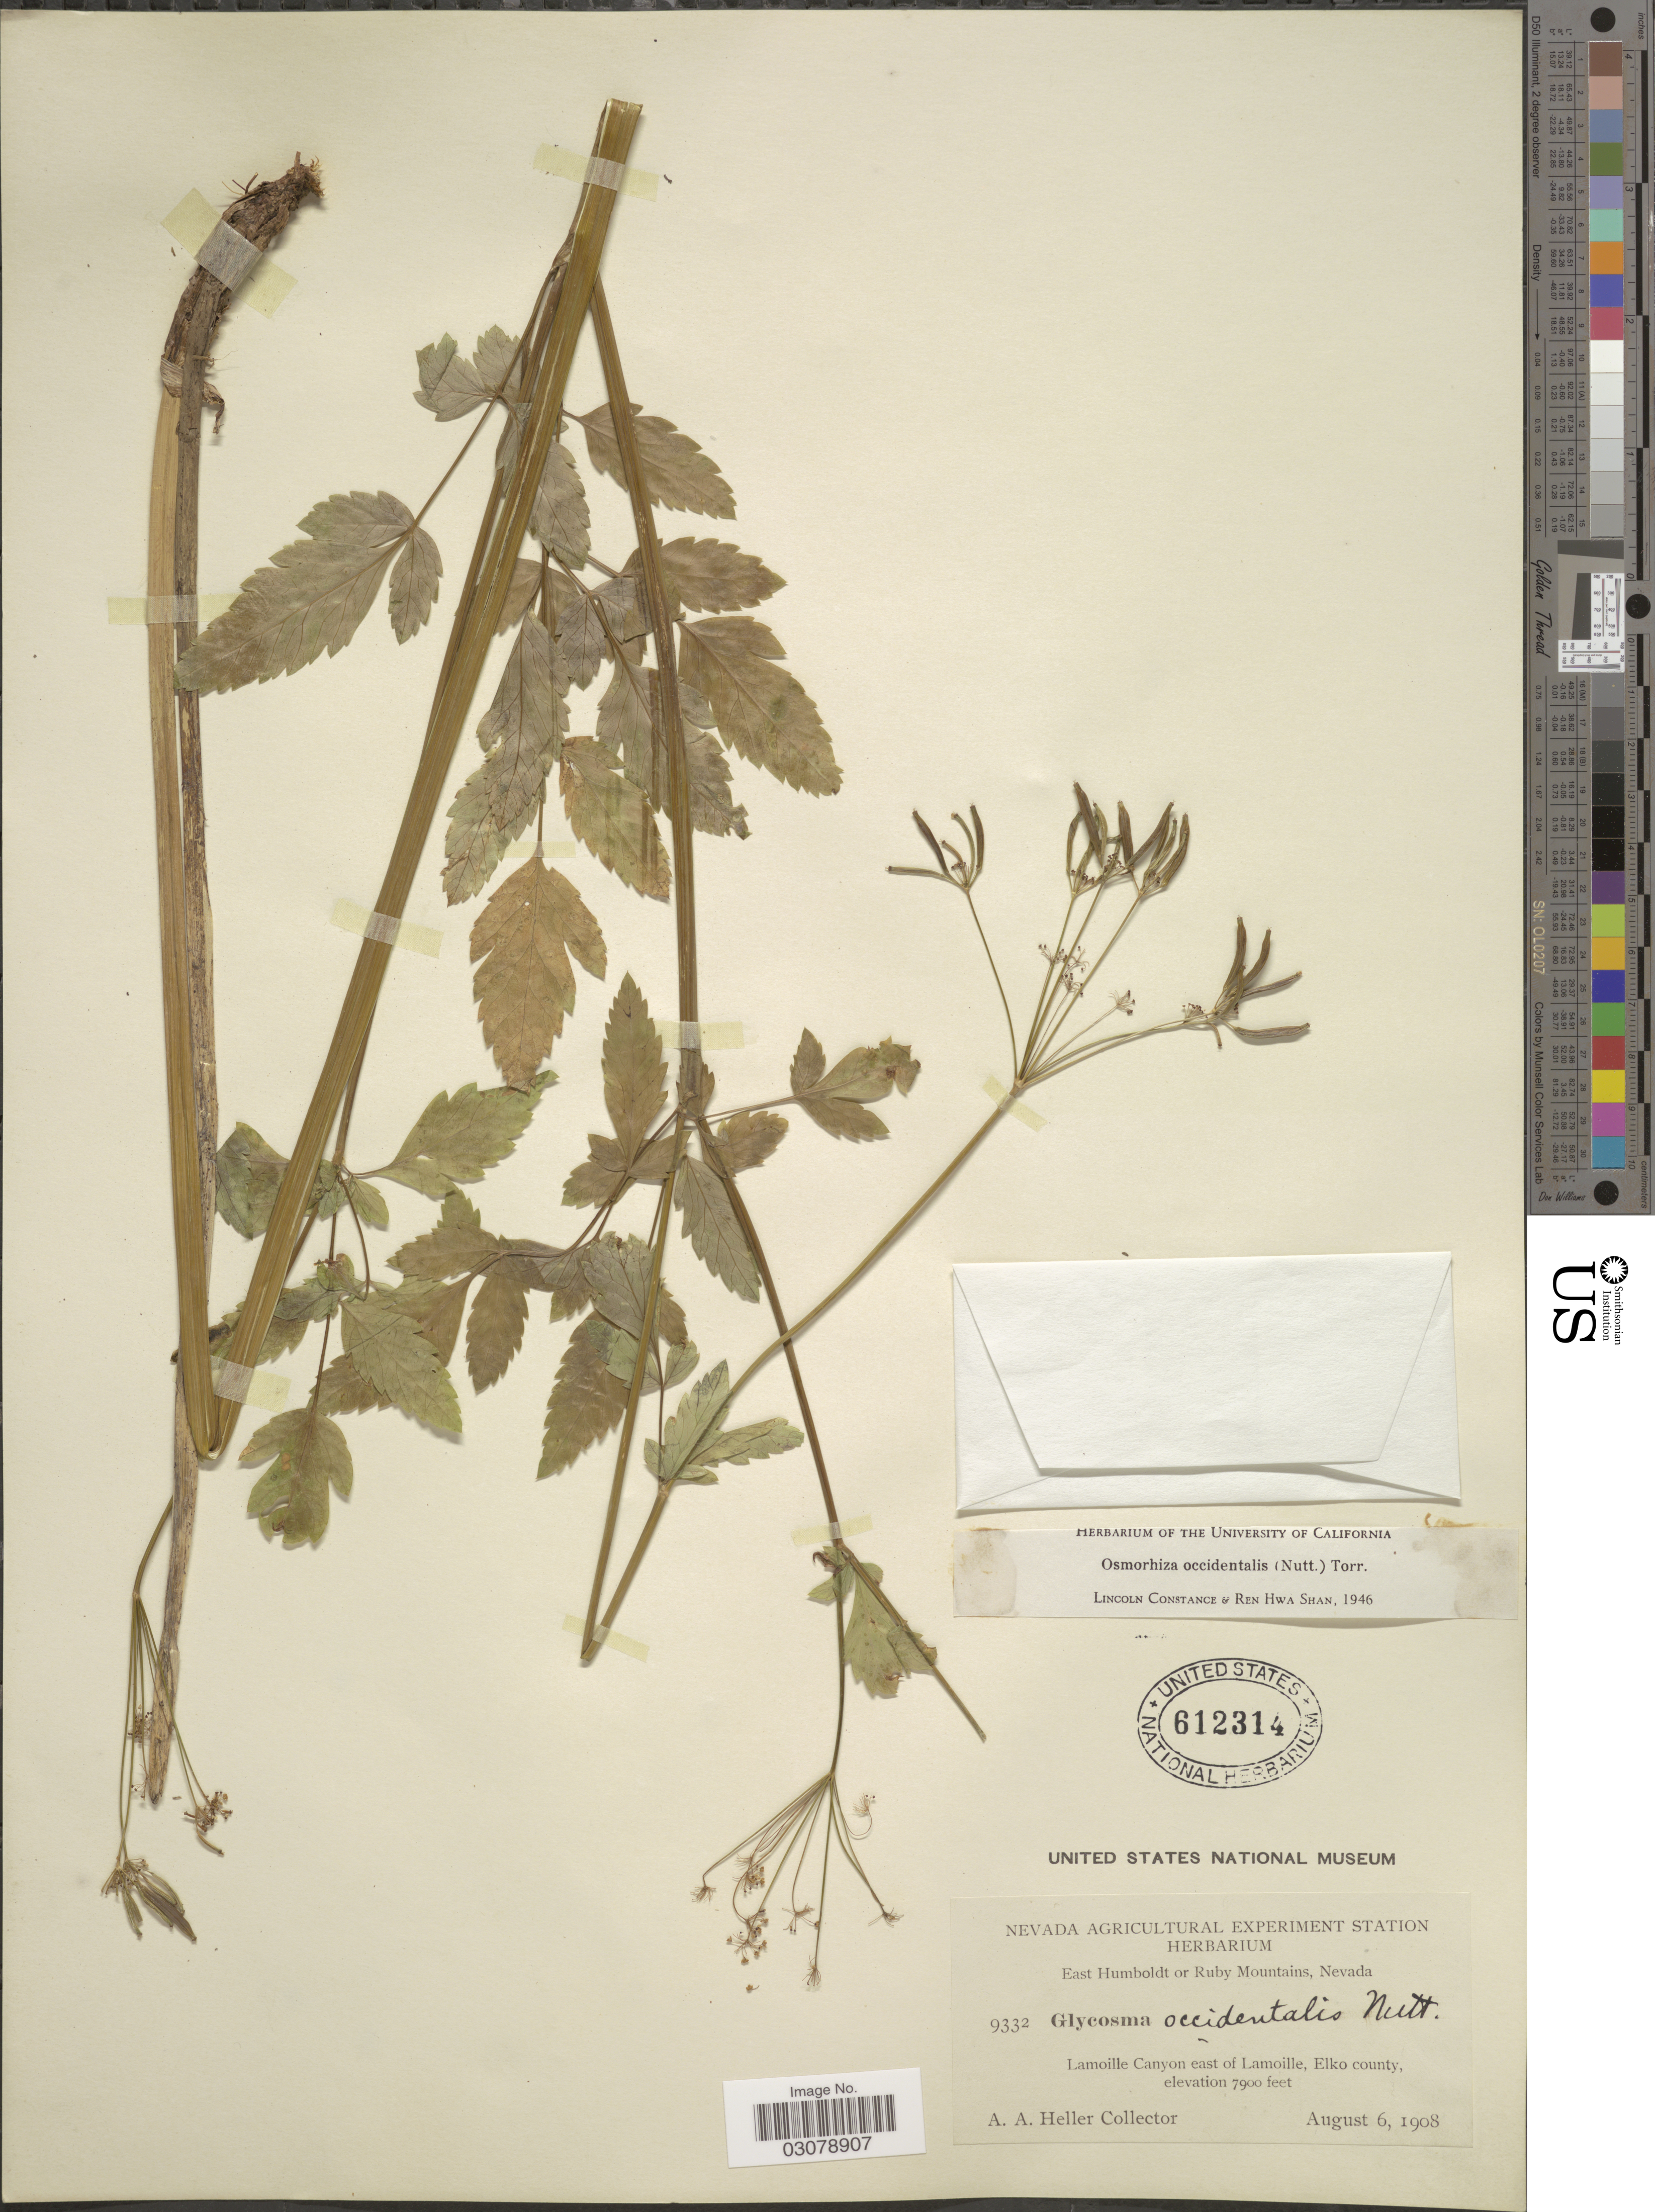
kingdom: Plantae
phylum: Tracheophyta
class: Magnoliopsida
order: Apiales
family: Apiaceae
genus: Osmorhiza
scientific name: Osmorhiza occidentalis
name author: (Nutt.) Torr.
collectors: A. A. Heller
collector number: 9332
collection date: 1908-08-06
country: United States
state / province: Nevada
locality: East Humboldt or Ruby Mountains, Lamoille Canyon east of Lamoille, Elko county.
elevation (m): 2408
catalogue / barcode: US 612314